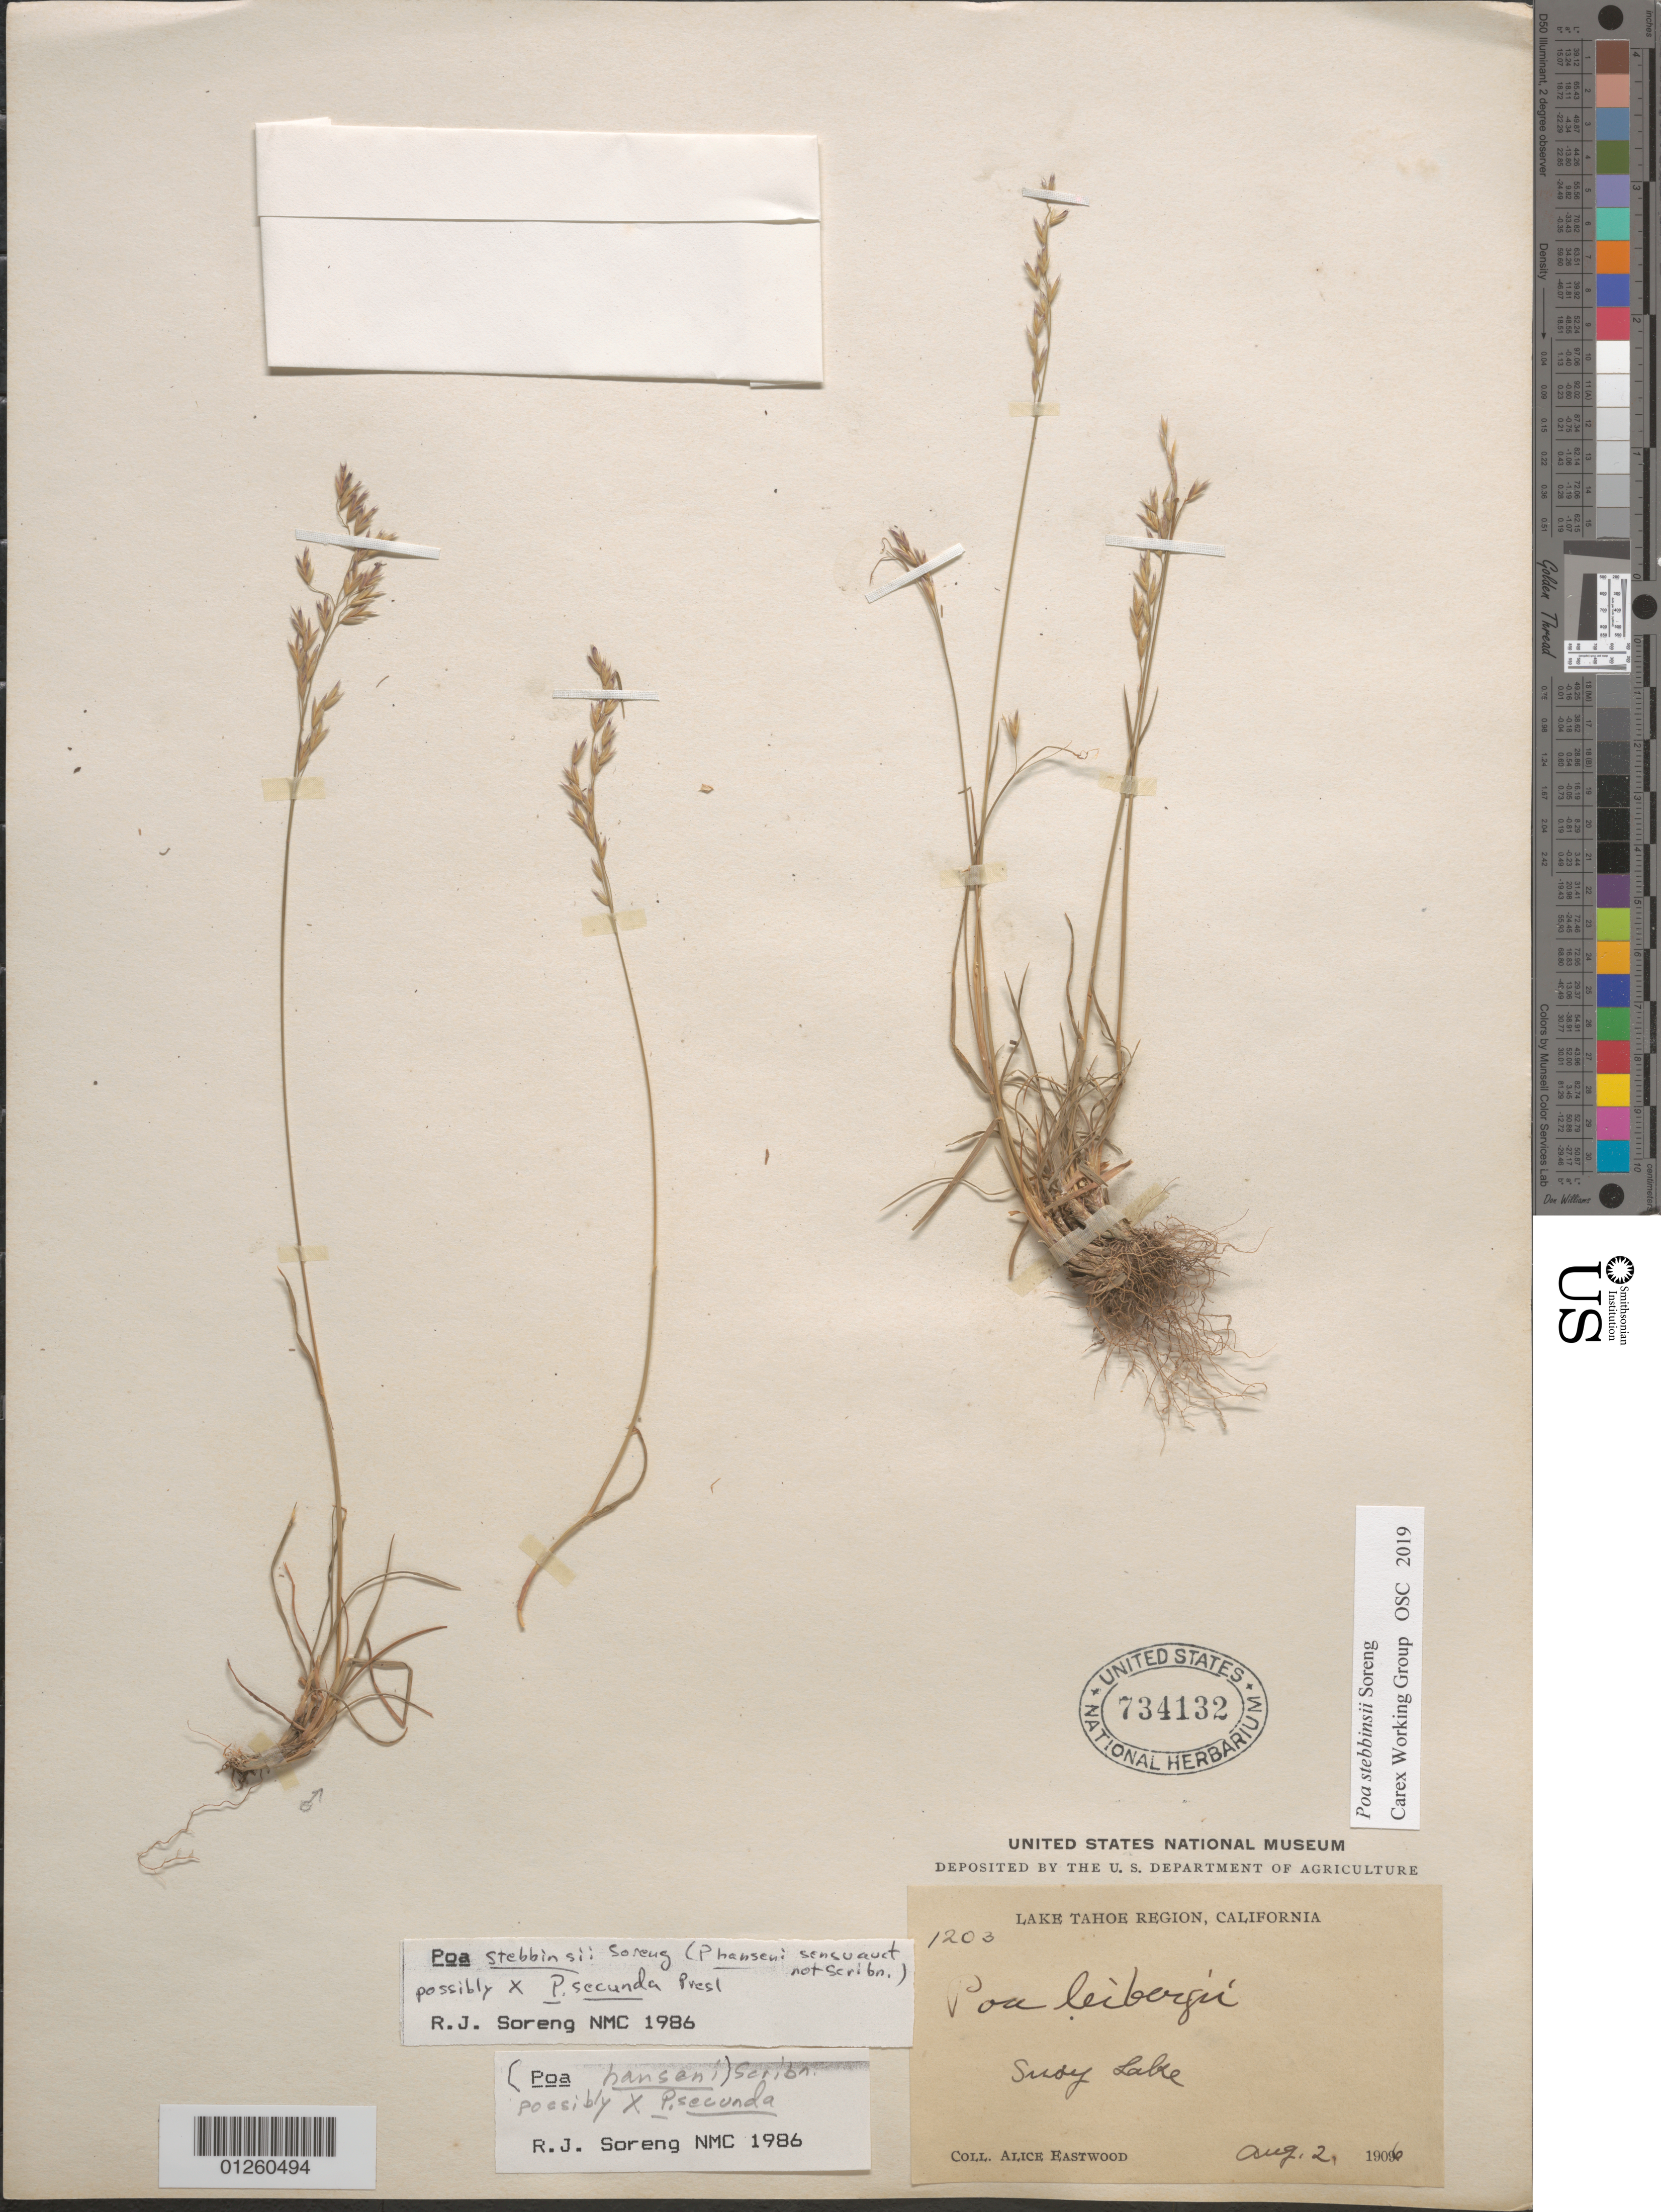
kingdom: Plantae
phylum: Tracheophyta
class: Liliopsida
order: Poales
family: Poaceae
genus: Poa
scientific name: Poa stebbinsii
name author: Soreng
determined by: Soreng, Robert J., Research Associate (BOT), Smithsonian Institution - National Museum of Natural History (UNITED STATES)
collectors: A. Eastwood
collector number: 1203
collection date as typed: Aug. 2, 1906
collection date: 1906-08-02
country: United States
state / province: California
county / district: El Dorado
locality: Lake Tahoe region. "Suzy" [Susie] Lake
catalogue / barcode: US 734132